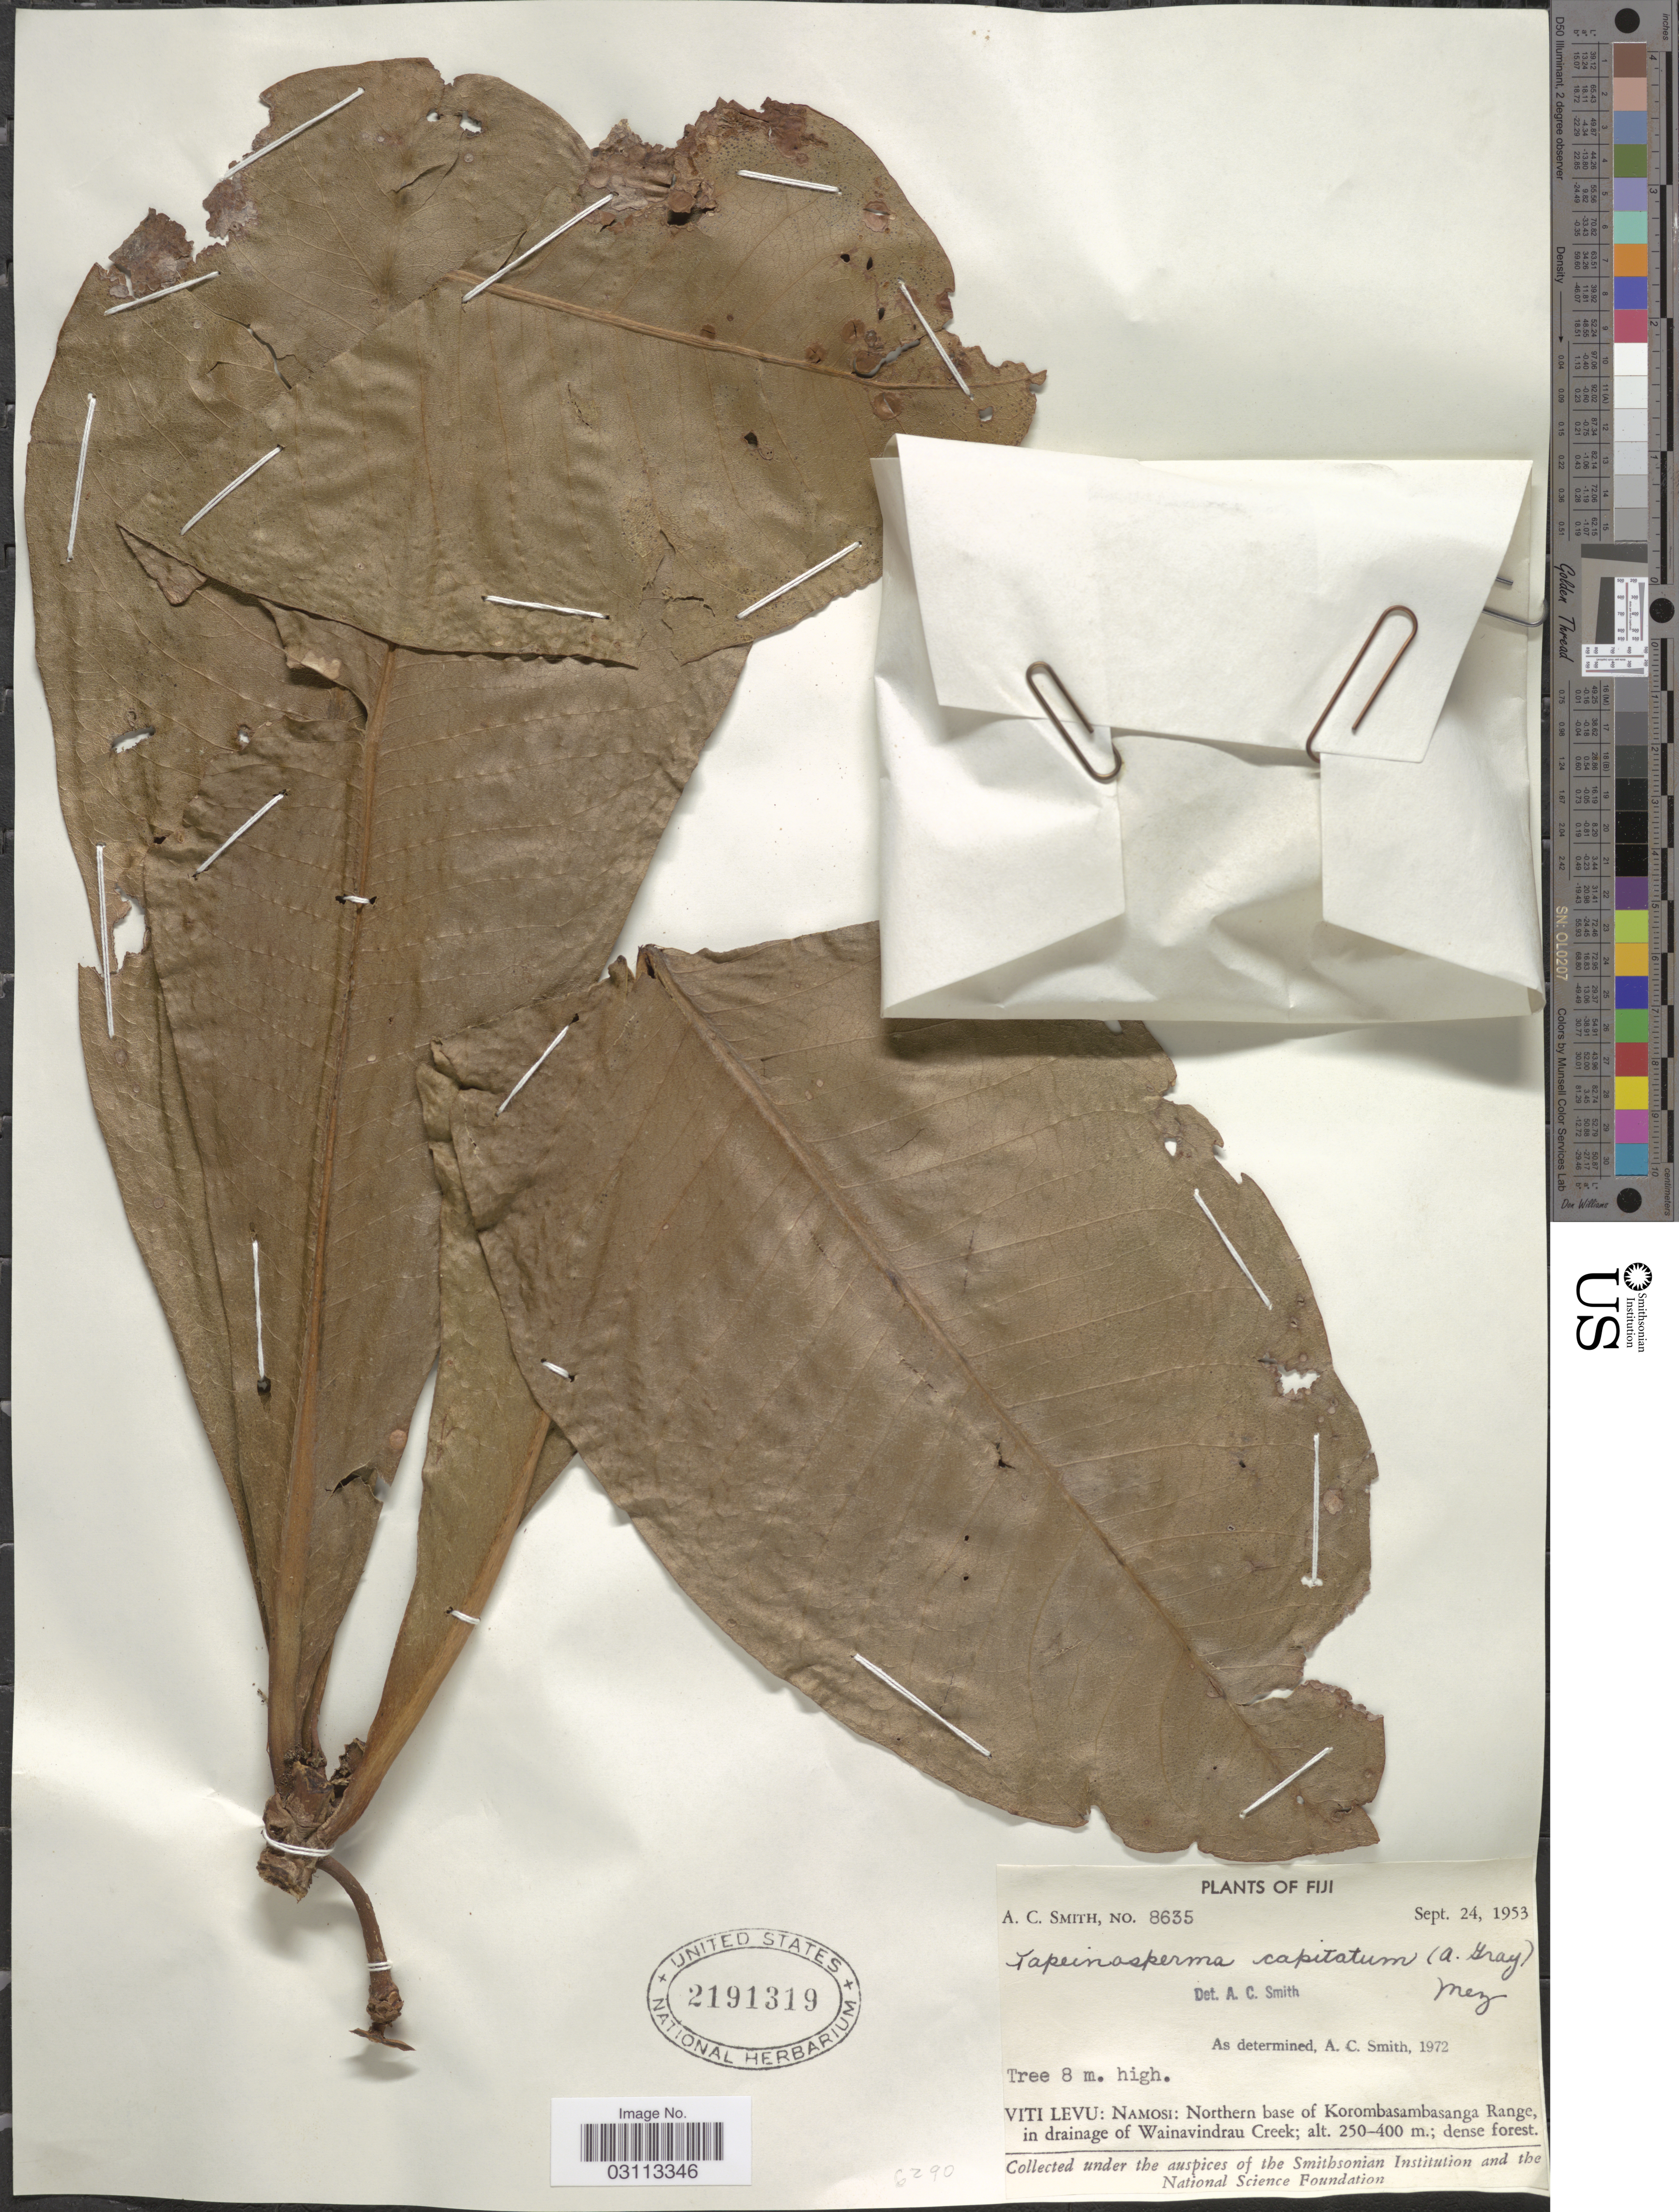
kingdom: Plantae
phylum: Tracheophyta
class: Magnoliopsida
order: Ericales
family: Primulaceae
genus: Tapeinosperma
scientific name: Tapeinosperma capitatum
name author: (A. Gray) Mez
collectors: A. C. Smith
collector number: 8635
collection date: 1953-09-24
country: Fiji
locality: Viti Levu: Namosi: Northern base of Korombasambasanga Range, in drainage of Wainavindrau Creek.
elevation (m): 250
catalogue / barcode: US 2191319